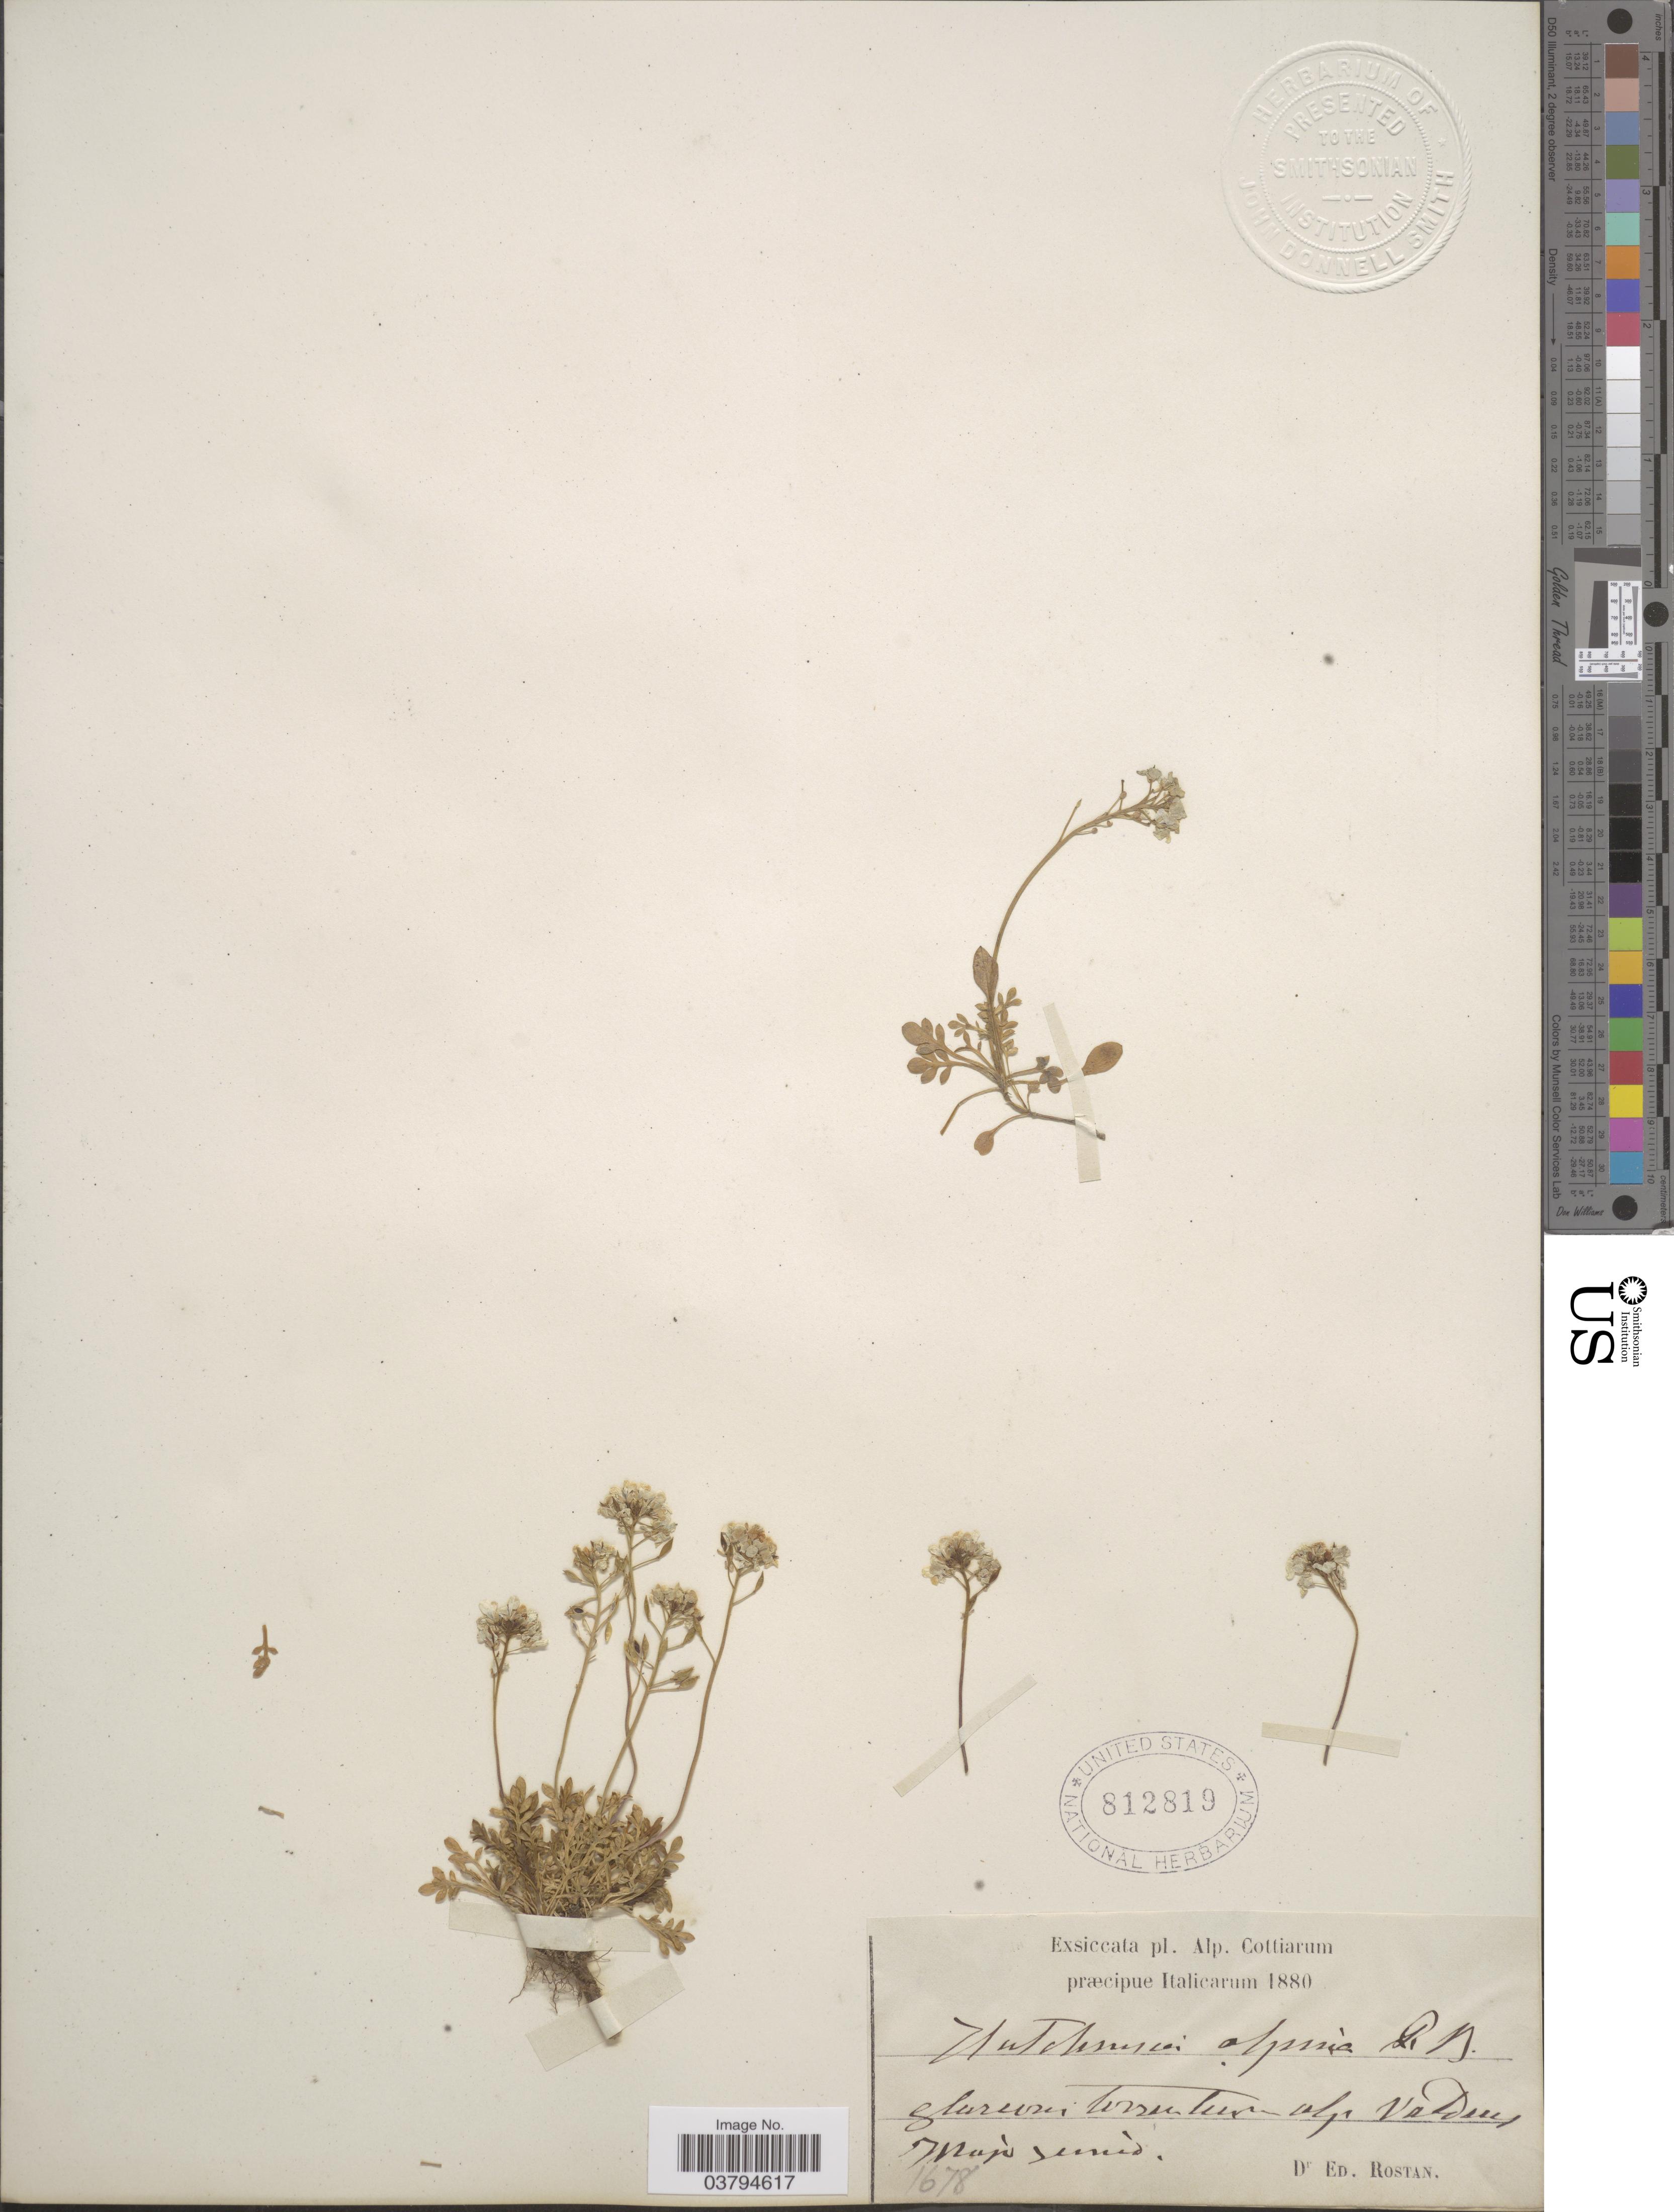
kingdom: Plantae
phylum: Tracheophyta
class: Magnoliopsida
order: Brassicales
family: Brassicaceae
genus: Hutchinsia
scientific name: Hutchinsia alpina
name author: W.T. Aiton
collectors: E. Rostan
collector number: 1678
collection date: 1880-05/1880-06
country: Italy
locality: Alp. Cottiarum præcipue Italicarum. Glureousi Tissulur alp Va Duy. [interpreted]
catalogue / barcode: US 812819